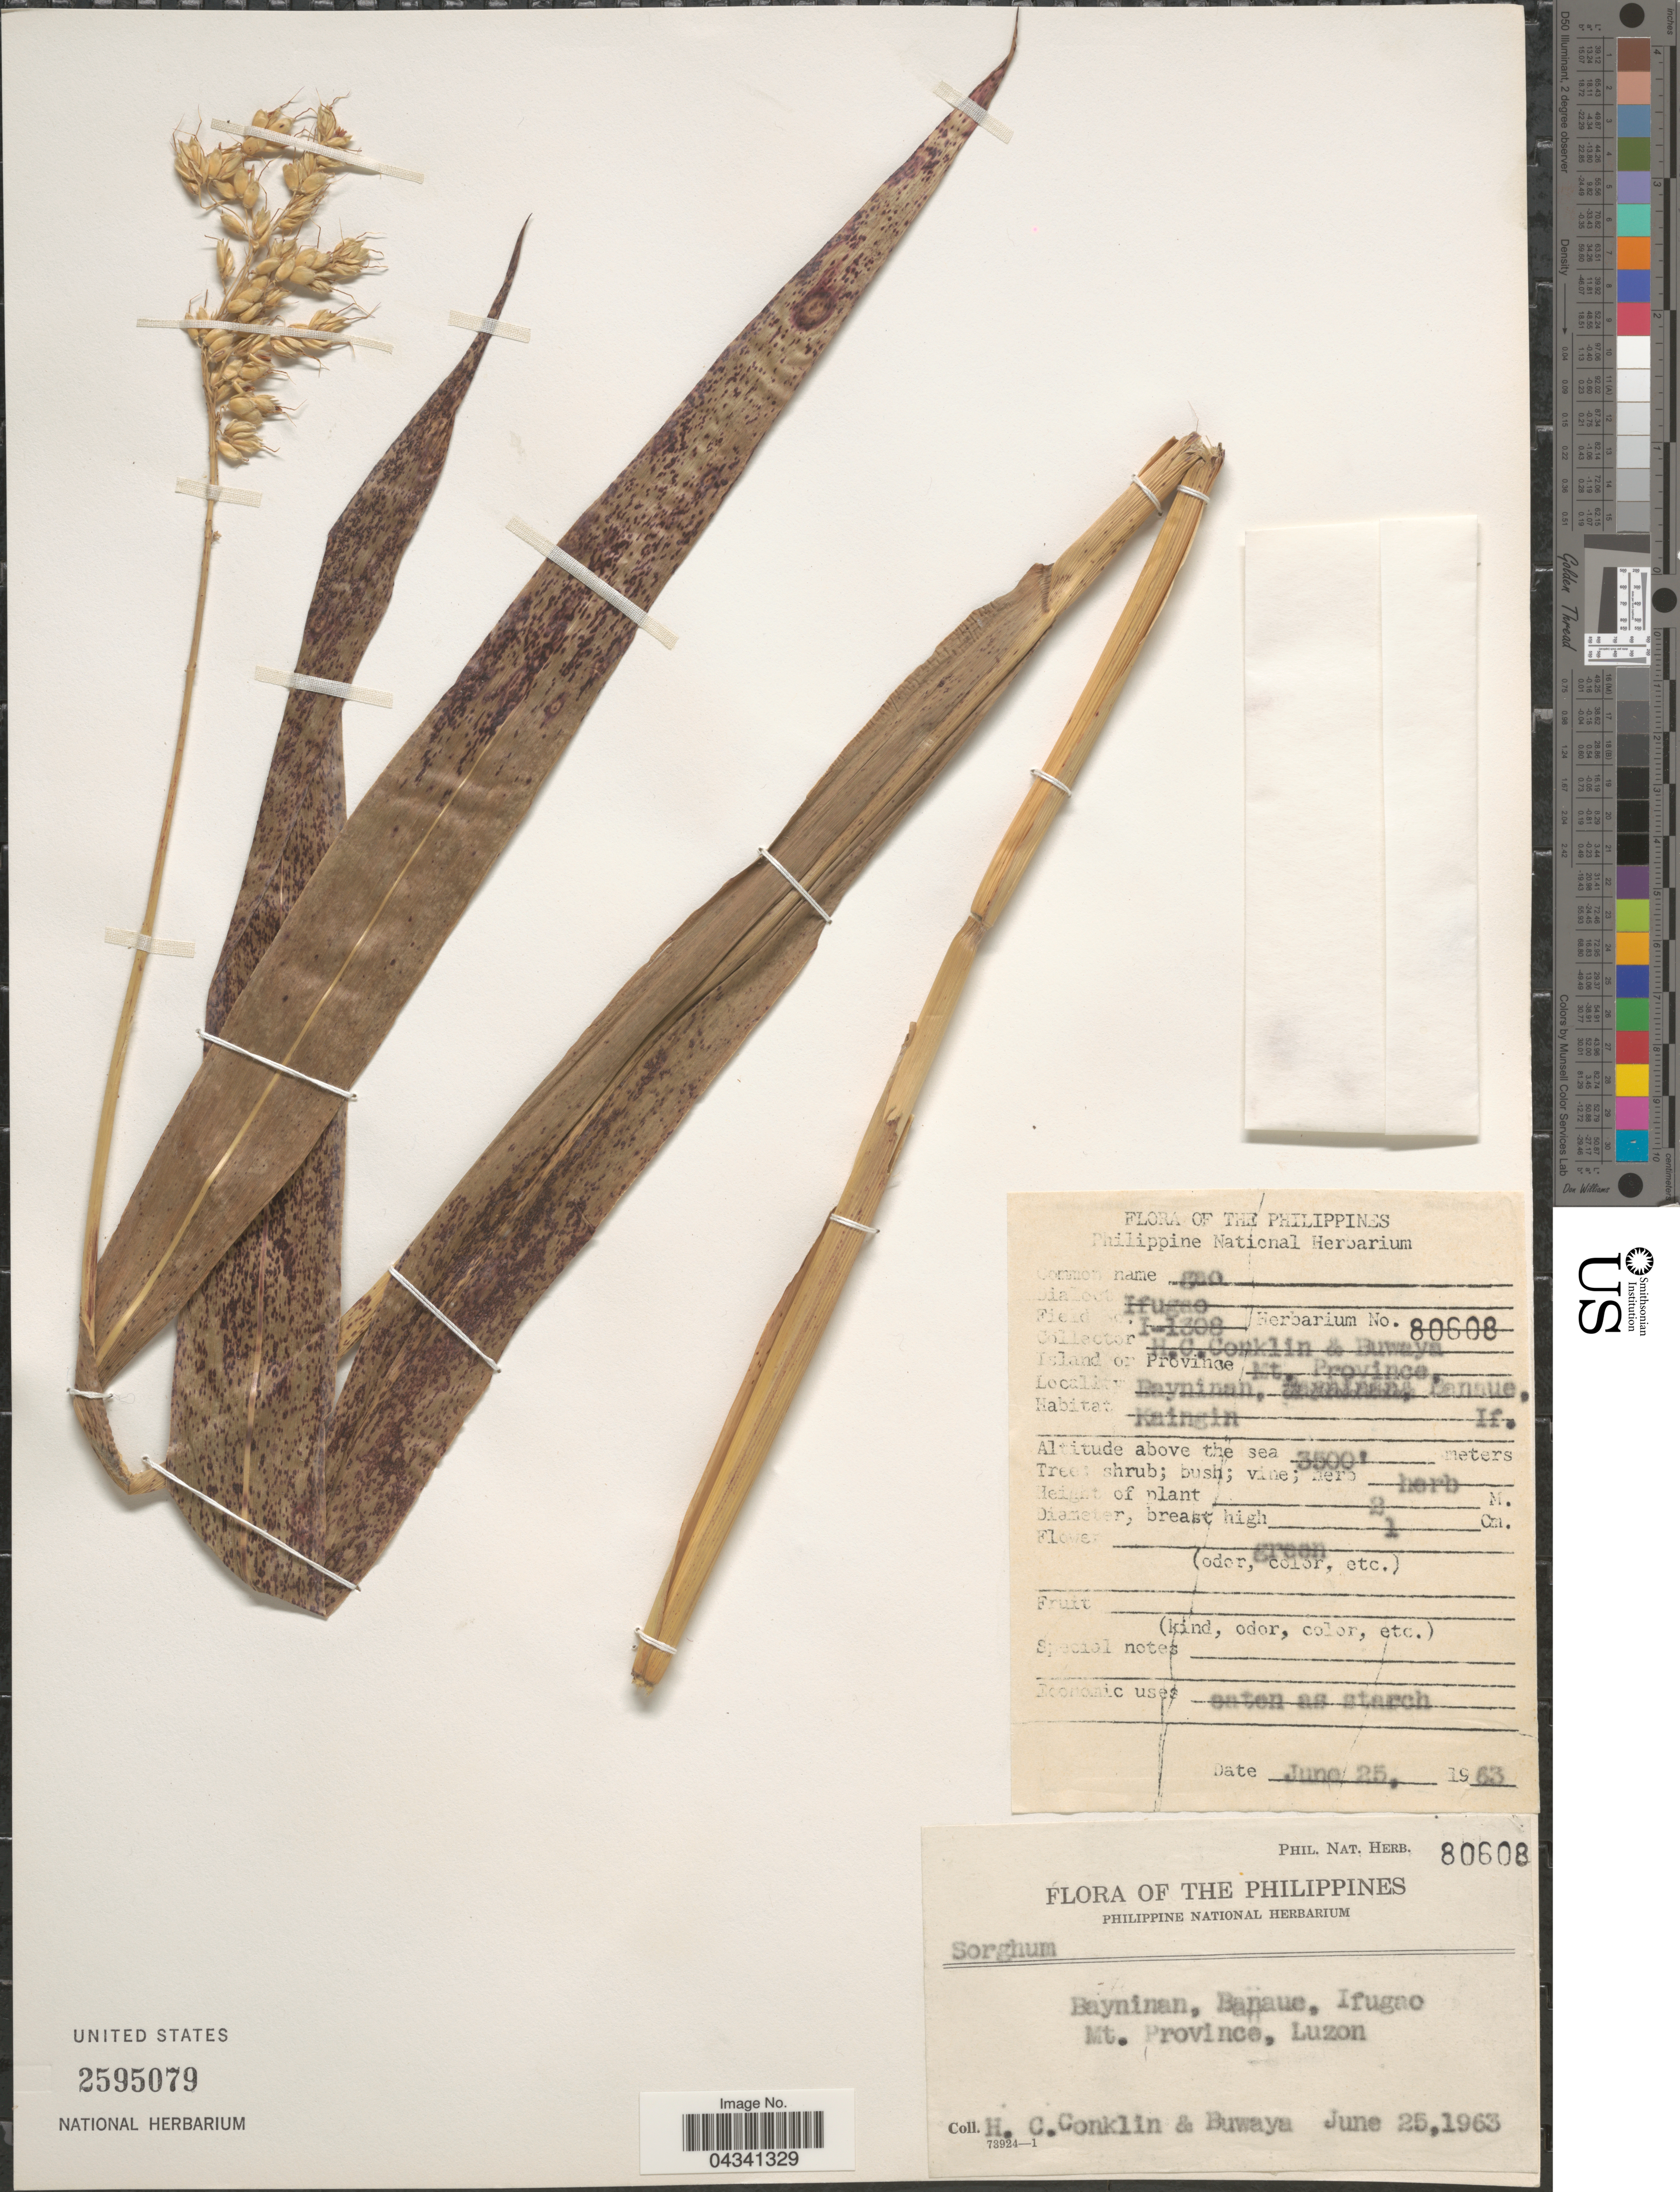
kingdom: Plantae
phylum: Tracheophyta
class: Liliopsida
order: Poales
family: Poaceae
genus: Sorghum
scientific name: Sorghum sp.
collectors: H. Conklin & -. Buwaya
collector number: Phil. Nat. Herb. 80608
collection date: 1963-06-25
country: Philippines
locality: Bayninan, Banaue, Igufao. Mt. Province, Luzon.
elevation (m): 1067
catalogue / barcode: US 2595079